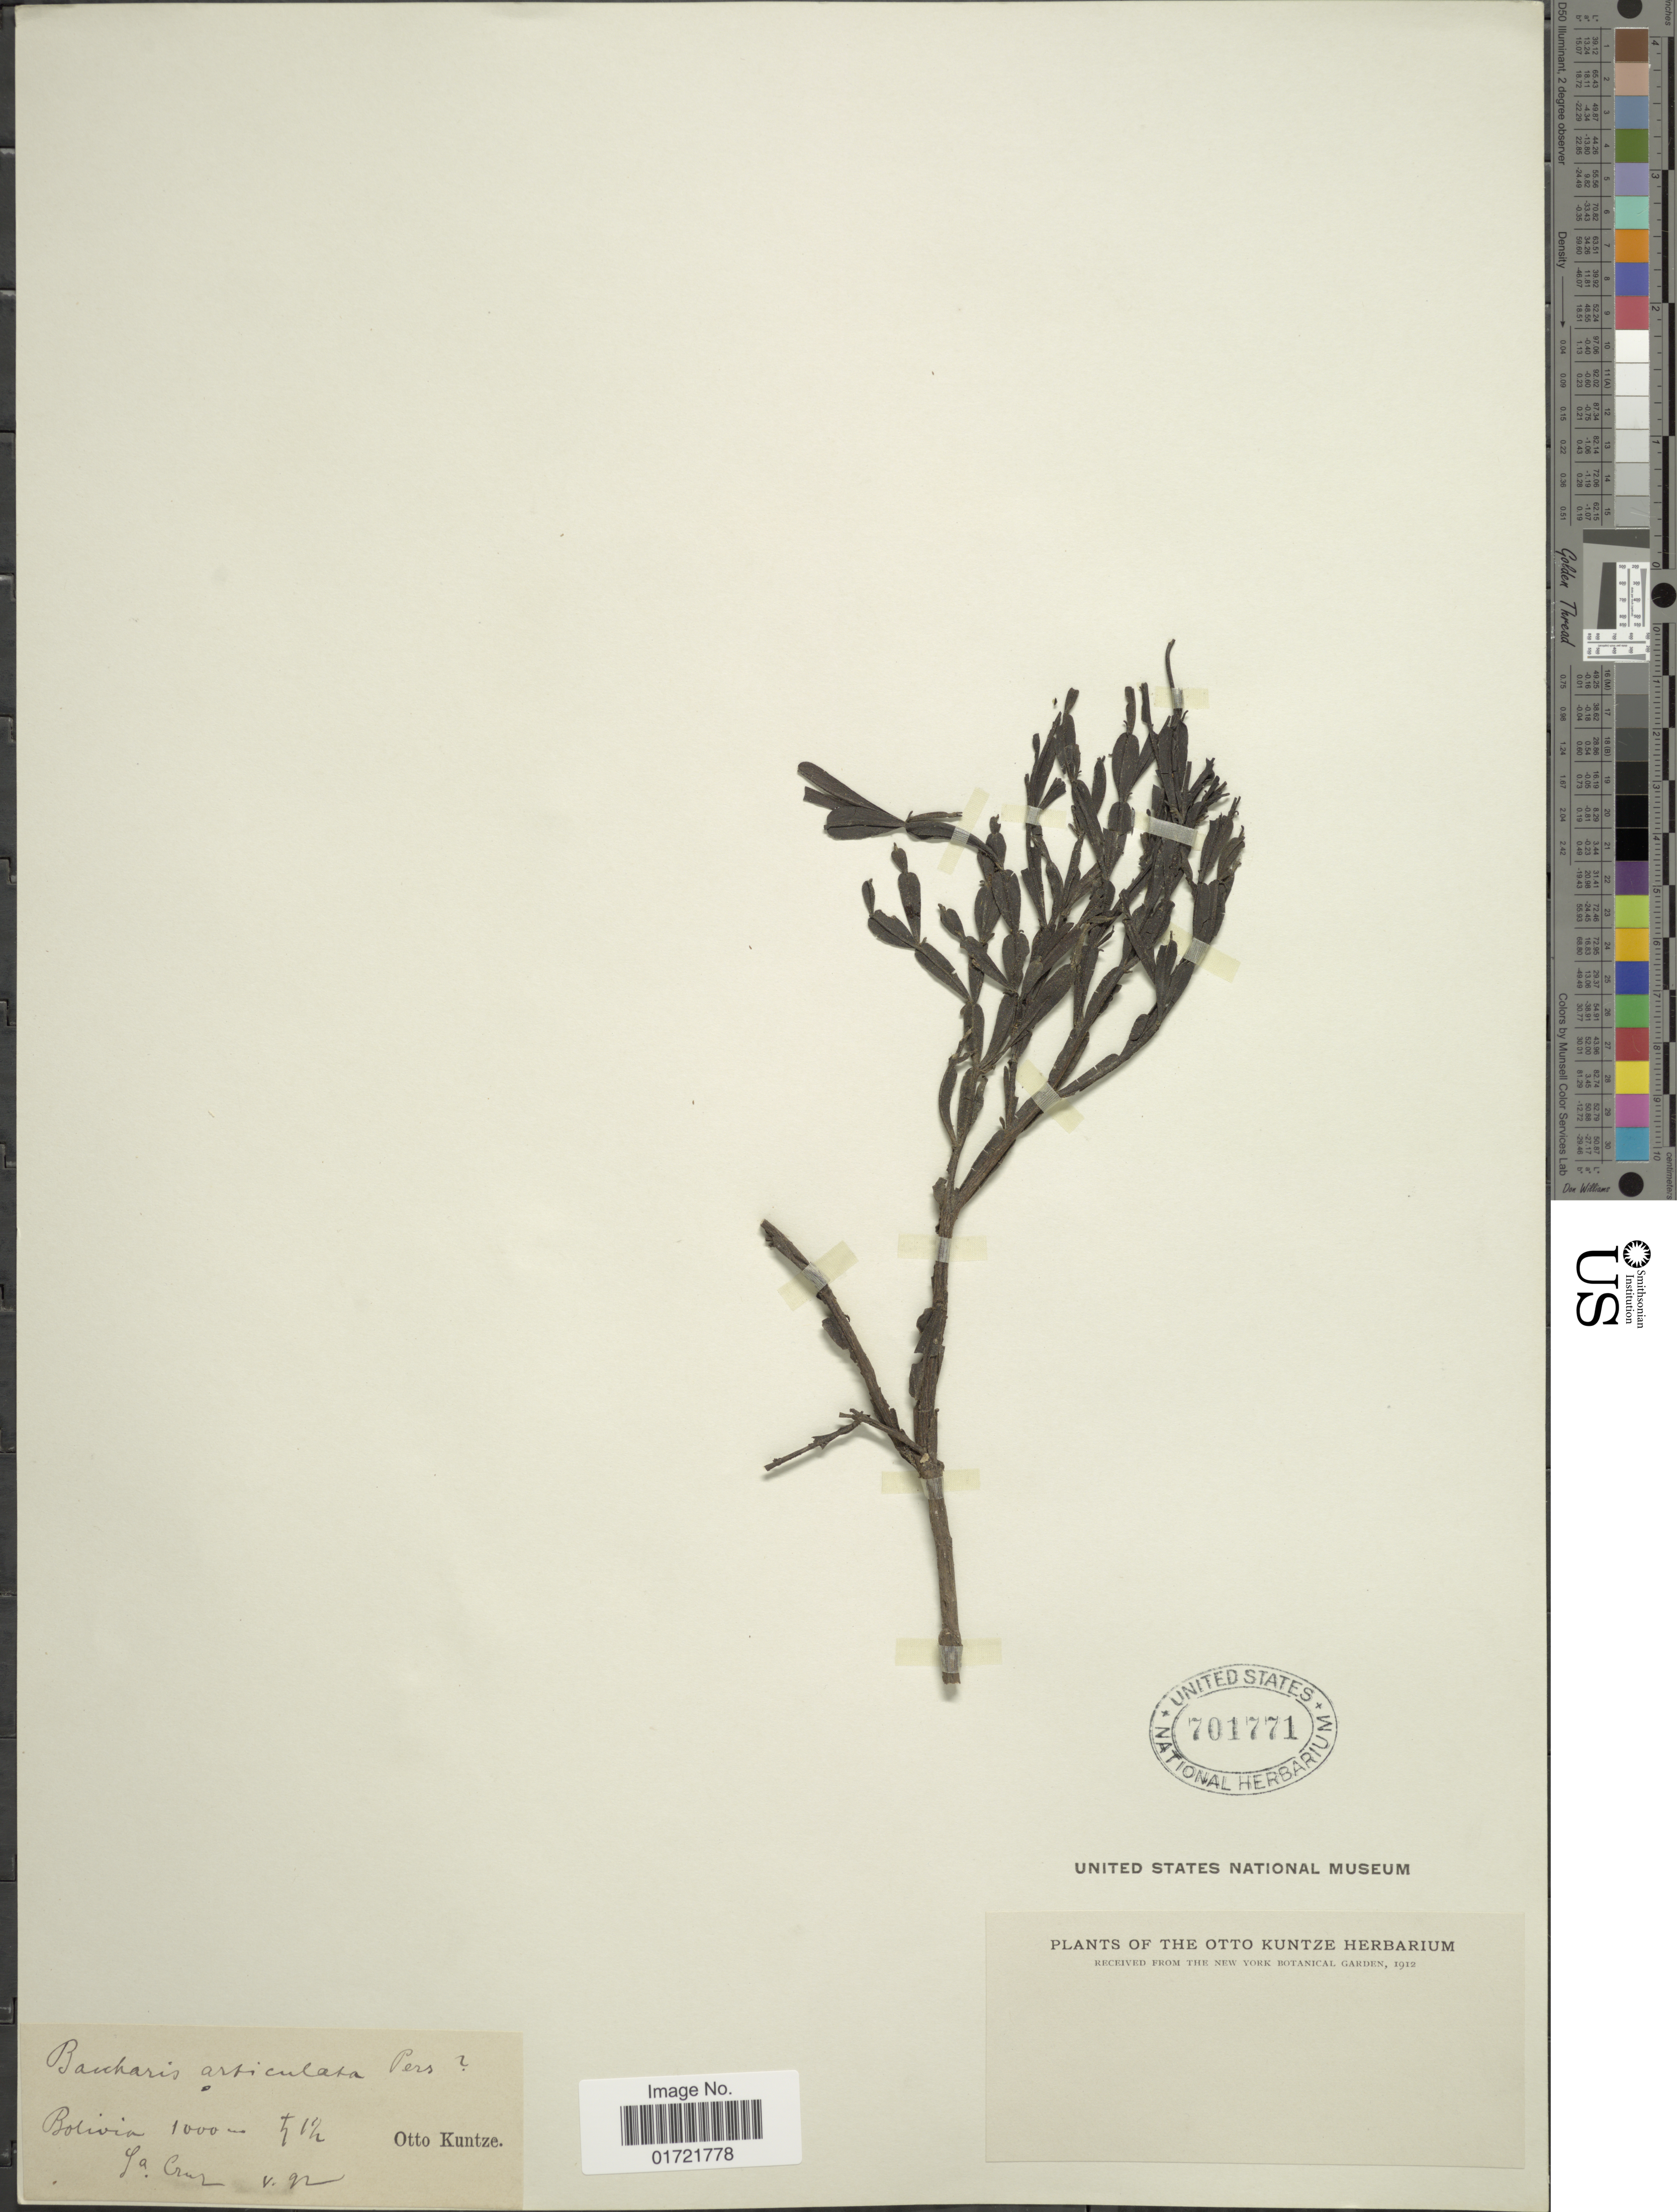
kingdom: Plantae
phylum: Tracheophyta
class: Magnoliopsida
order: Asterales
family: Asteraceae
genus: Baccharis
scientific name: Baccharis articulata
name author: (Lam.) Pers.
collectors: C.E.O. Kuntze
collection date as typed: Transcribed d/m/y: /5/92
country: Bolivia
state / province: Santa Cruz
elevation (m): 1000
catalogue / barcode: US 701771